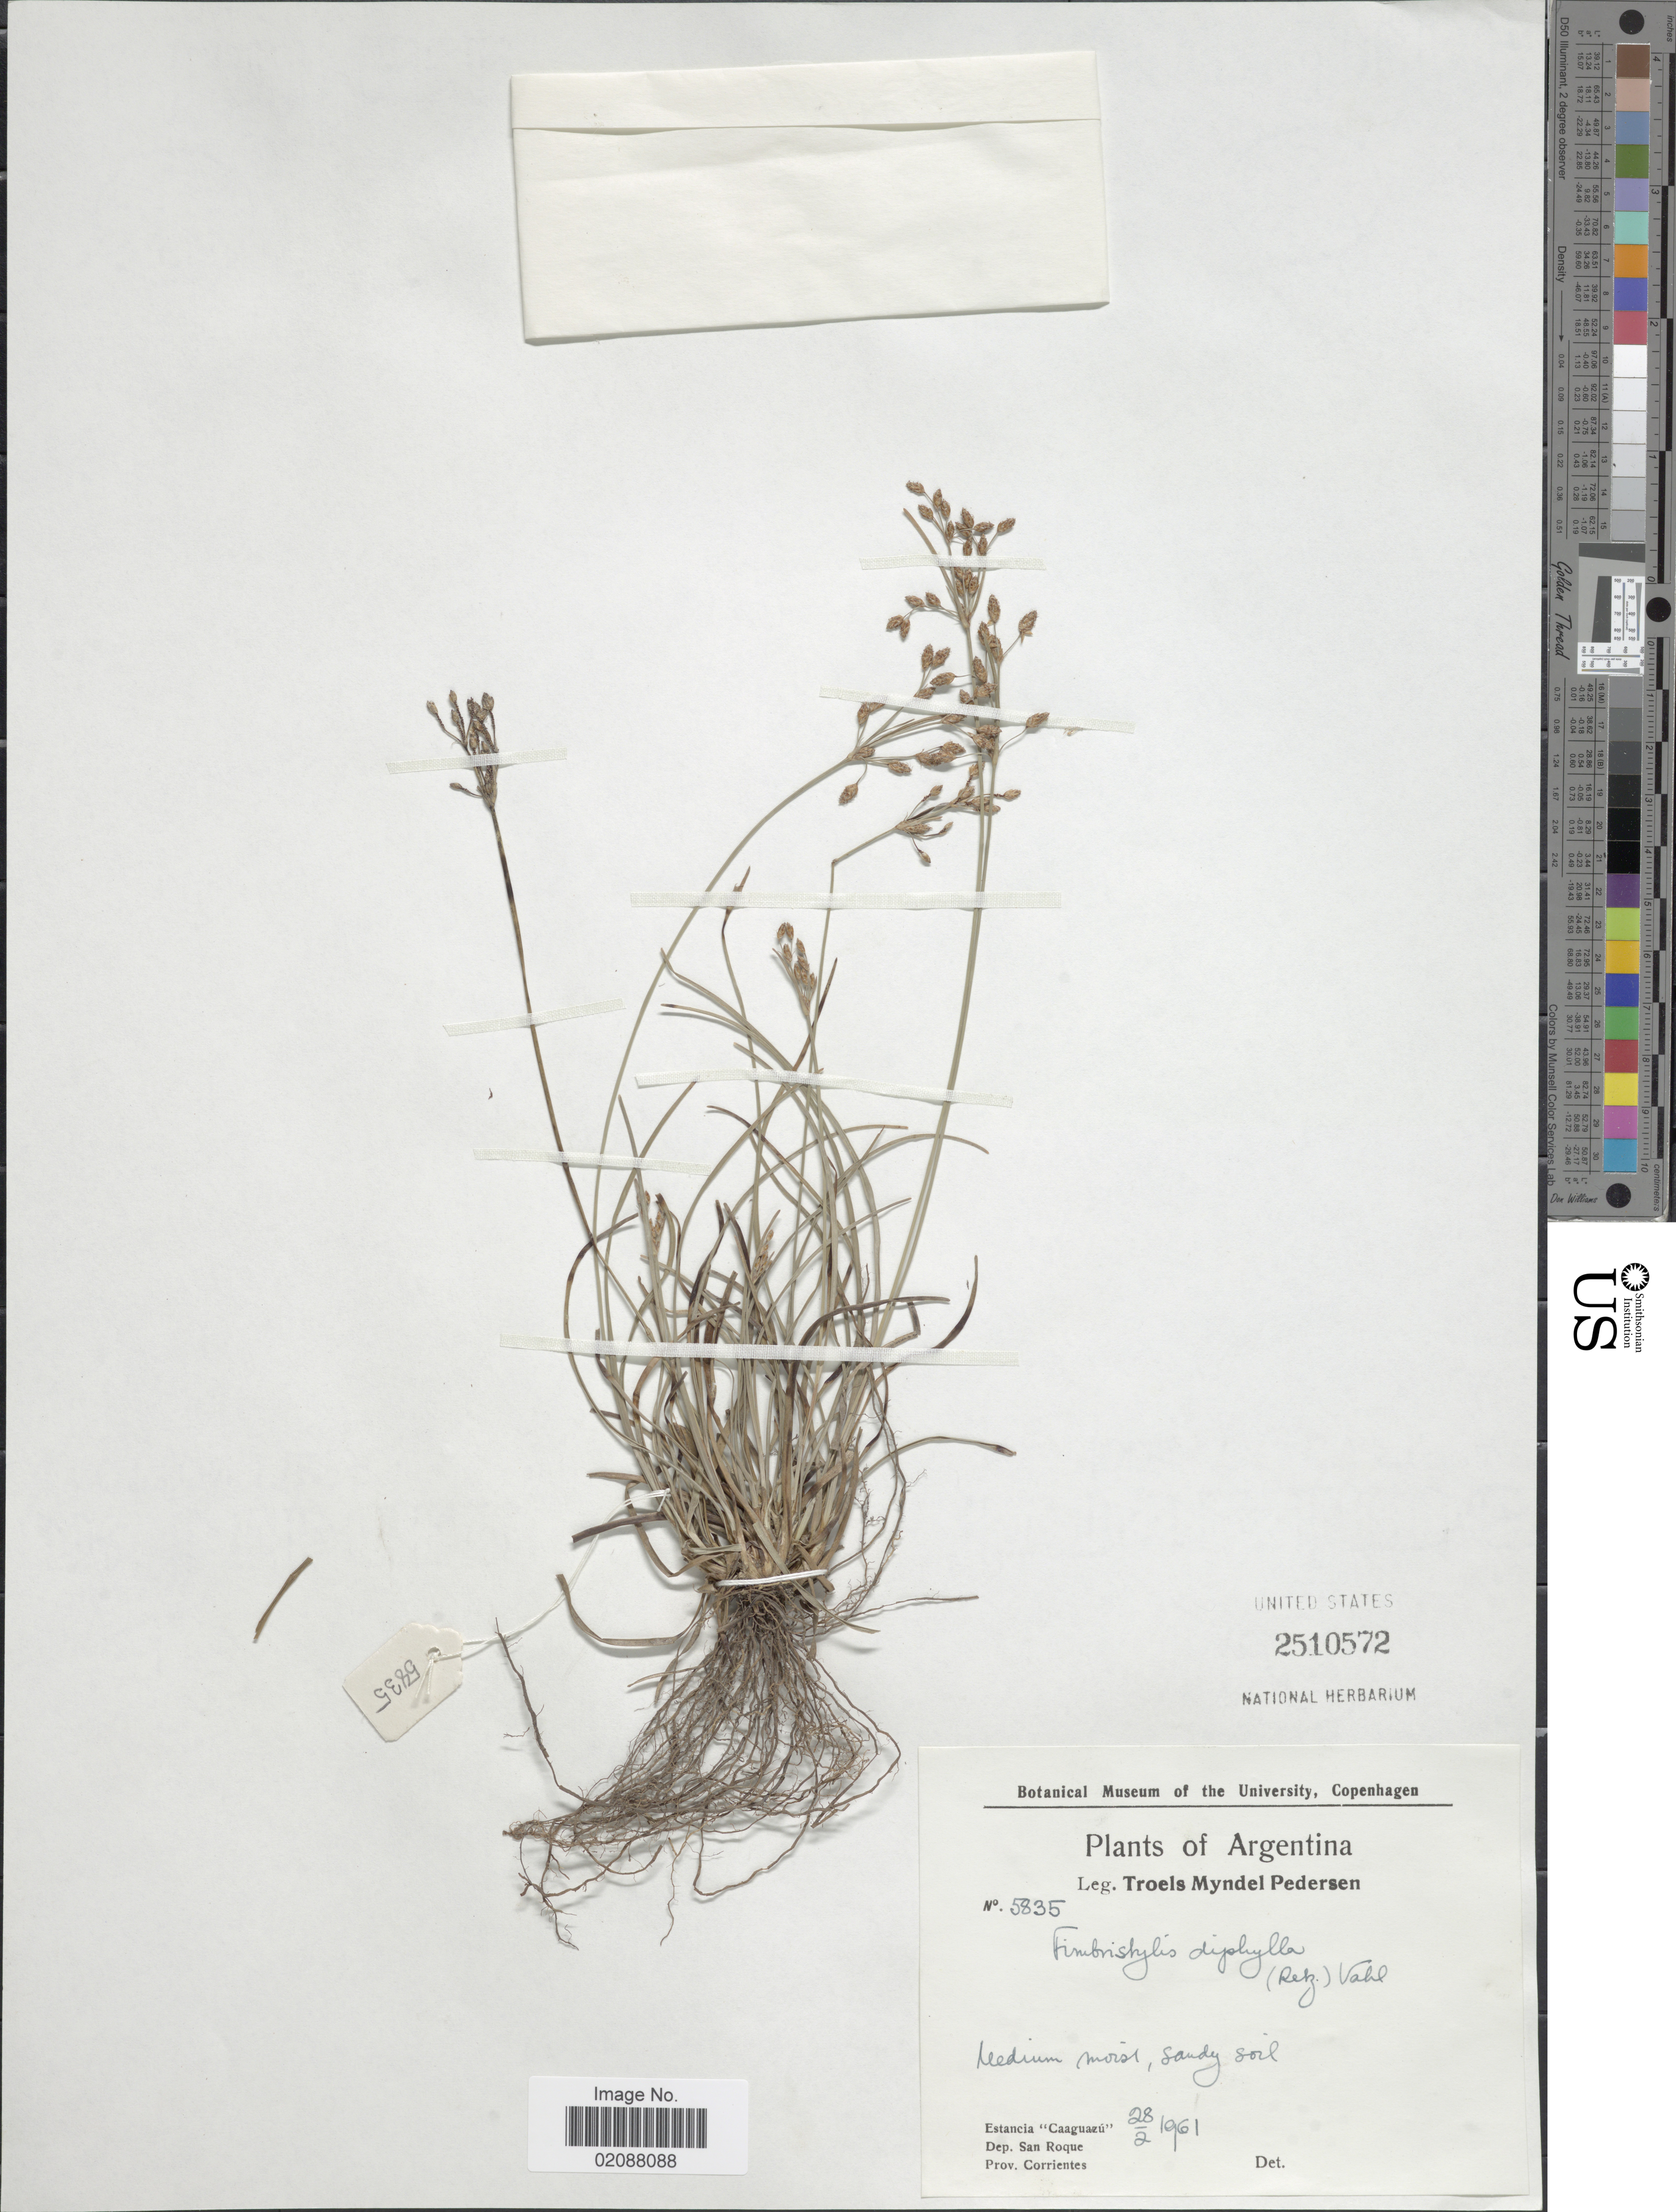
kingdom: Plantae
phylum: Tracheophyta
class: Liliopsida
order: Poales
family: Cyperaceae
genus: Fimbristylis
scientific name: Fimbristylis annua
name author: (All.) Roem. & Schult.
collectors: T. Pederson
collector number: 5835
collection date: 1961-02-28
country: Argentina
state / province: Corrientes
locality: Estancia Caaguau, Dep. San Roque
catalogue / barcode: US 2510572